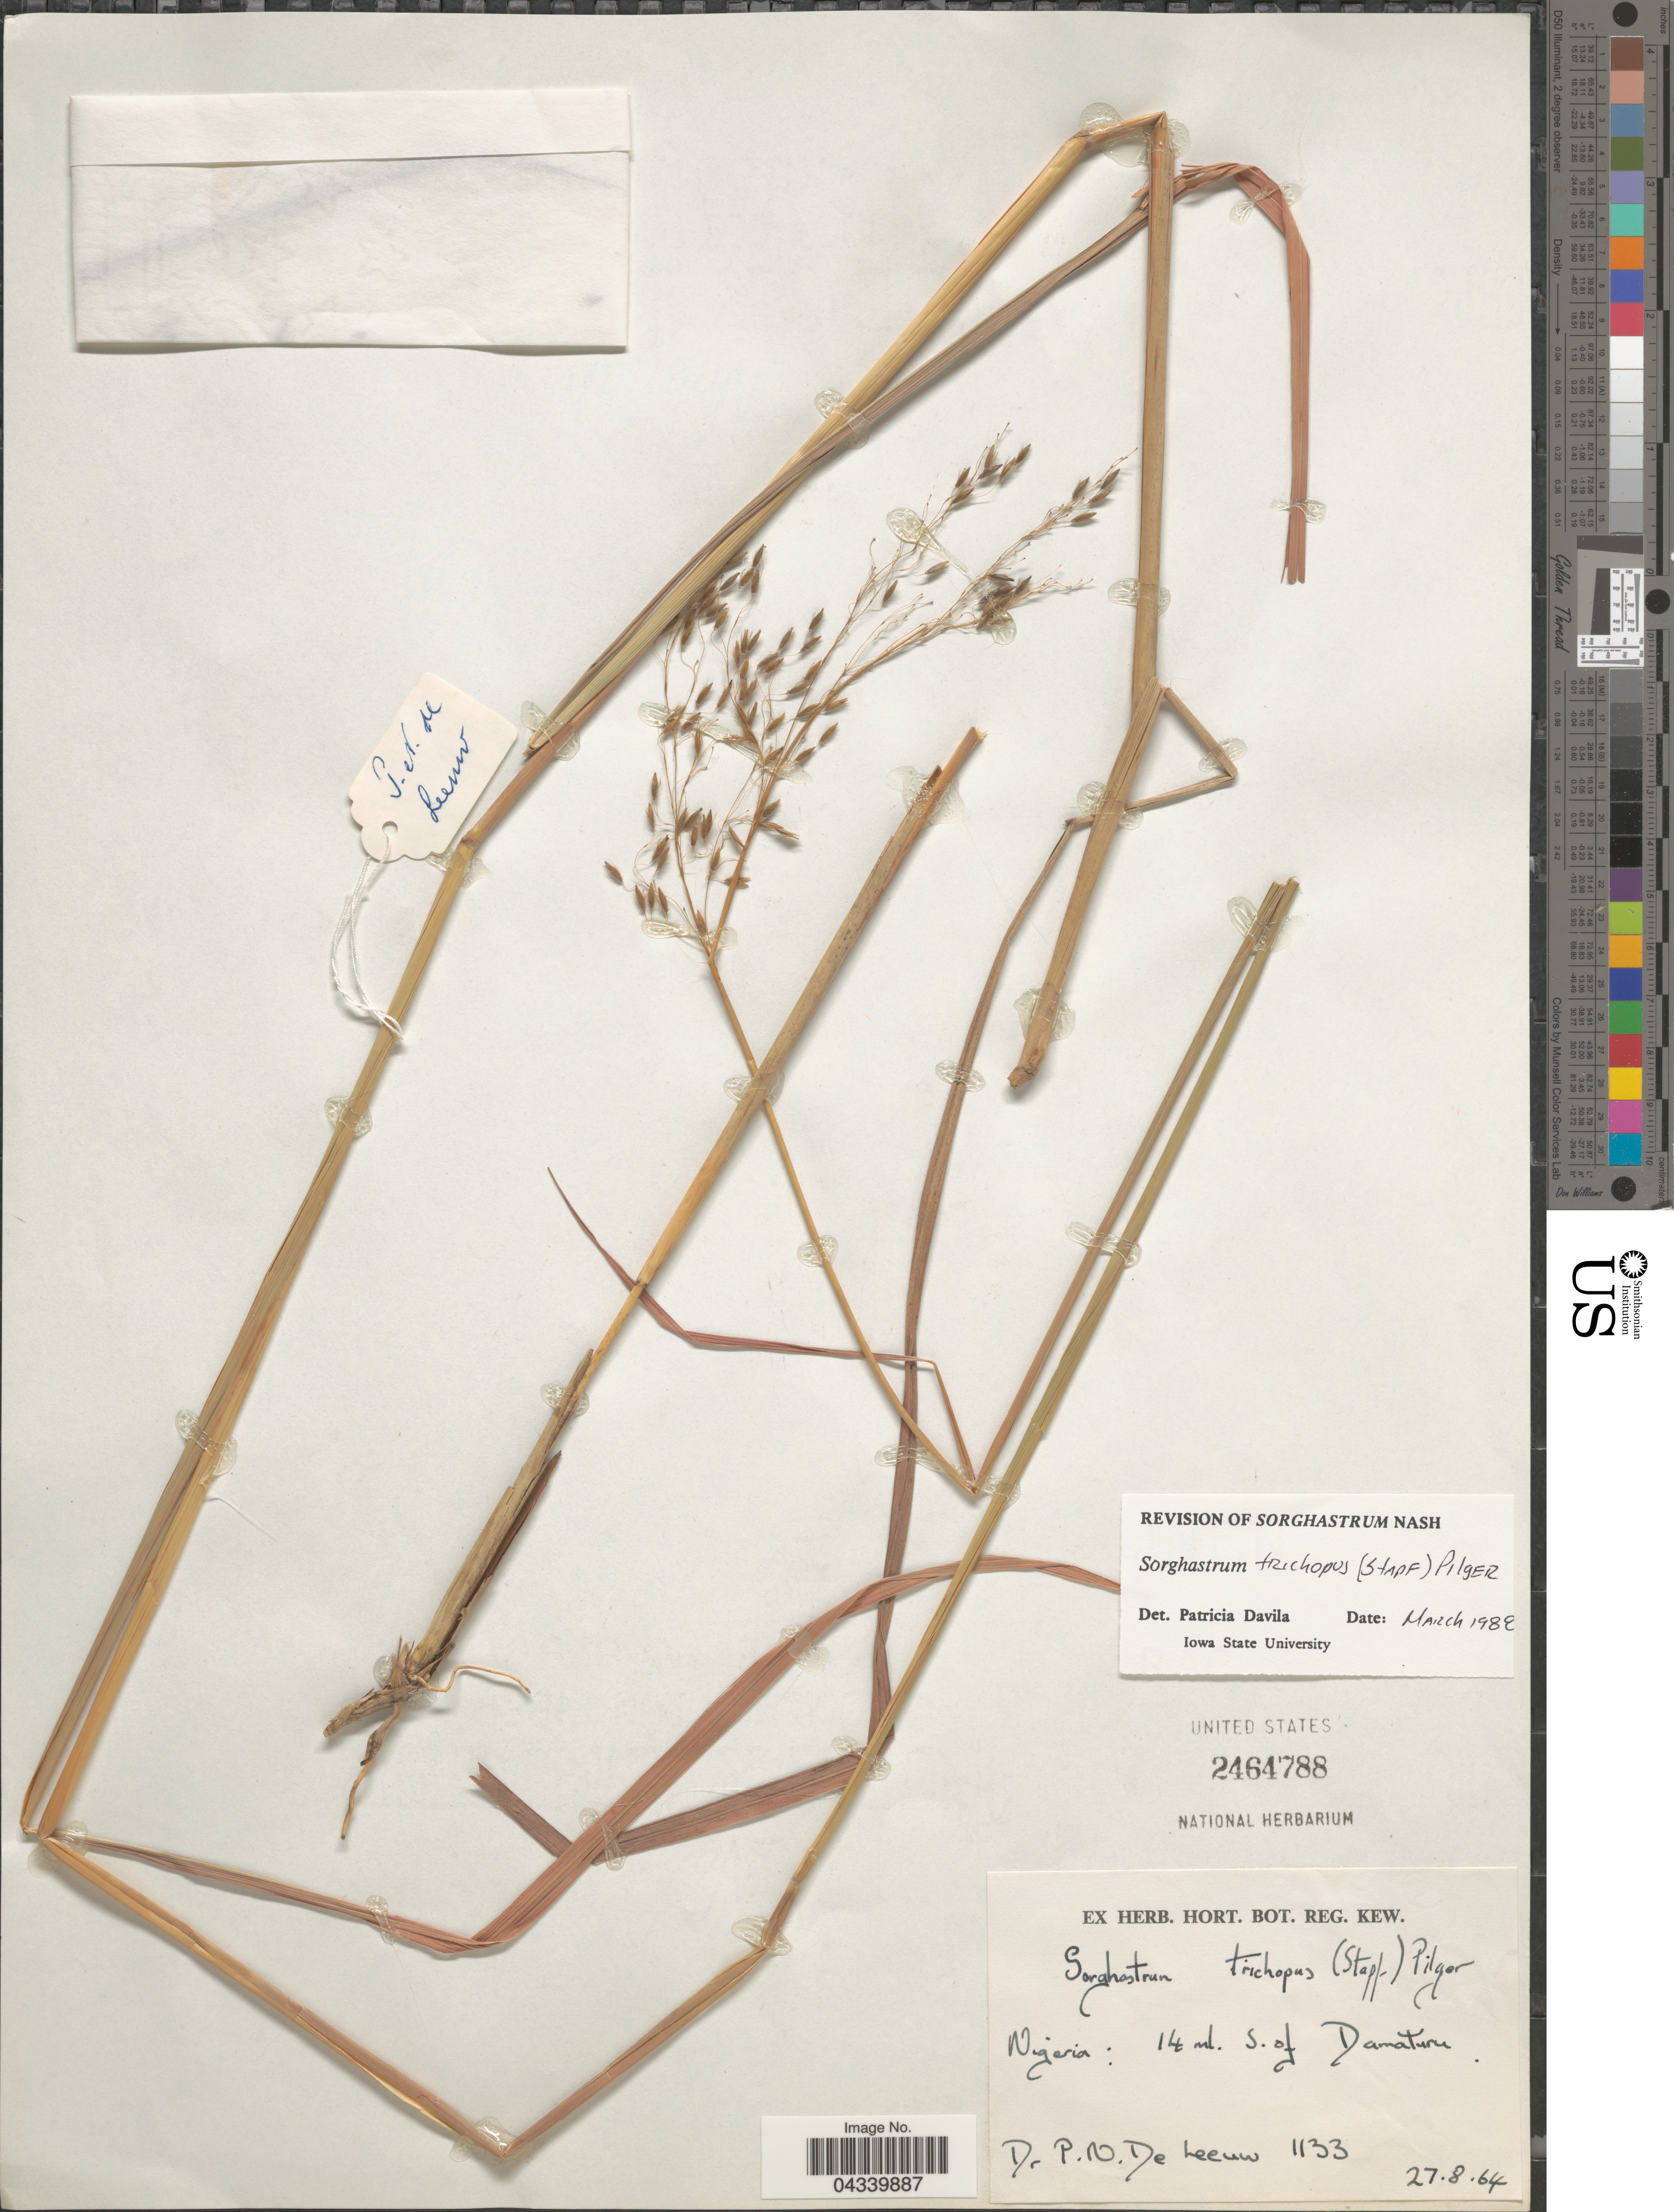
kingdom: Plantae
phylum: Tracheophyta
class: Liliopsida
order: Poales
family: Poaceae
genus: Sorghastrum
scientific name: Sorghastrum stipoides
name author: (Kunth) Nash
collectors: P. De Leeuw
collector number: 1133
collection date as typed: Transcribed d/m/y: 27/8/64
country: Nigeria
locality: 14 ml. S. of Damaturu.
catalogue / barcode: US 2464788